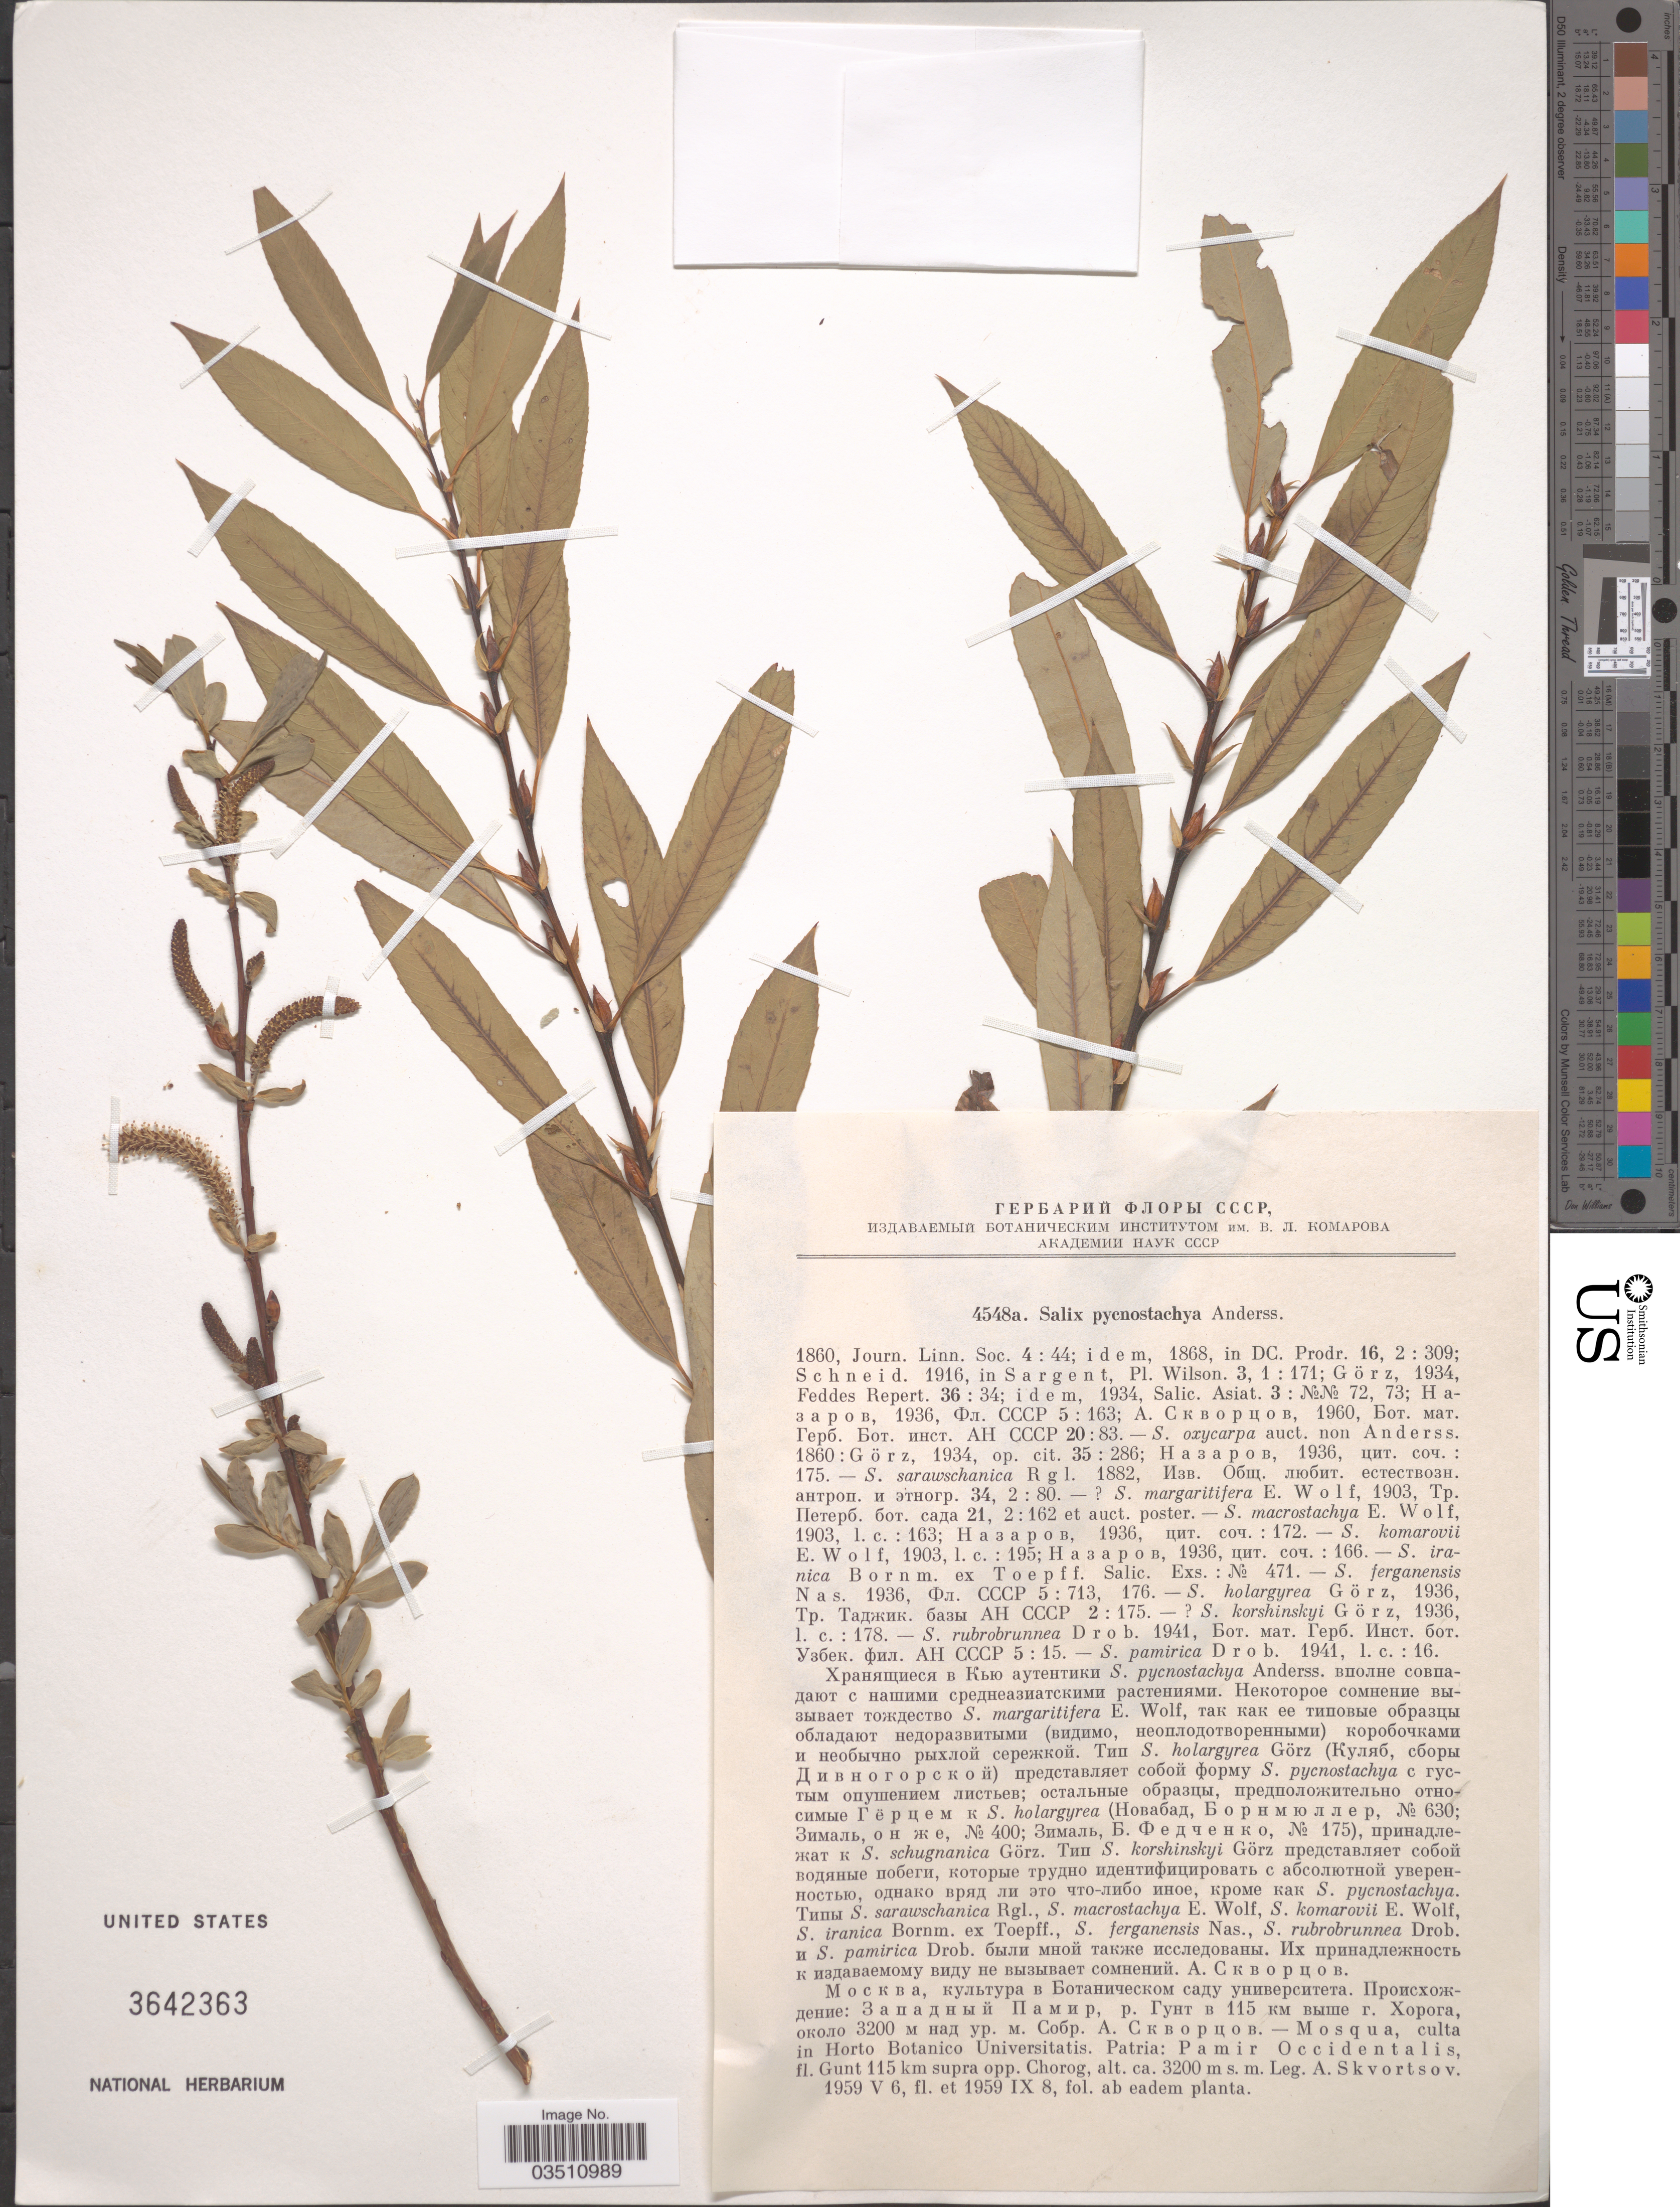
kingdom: Plantae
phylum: Tracheophyta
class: Magnoliopsida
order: Malpighiales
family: Salicaceae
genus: Salix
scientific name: Salix pycnostachya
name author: Andersson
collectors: A. K. Skvortsov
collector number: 4548a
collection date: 1959-05-06/1959-09-08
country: Russian Federation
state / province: Moscow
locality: Mosqua, culta in Horto Botanico Universitatis. Patria: Pamir Occidentalis, fl. Gunt 115 km supra opp. Chorog [unsure placement]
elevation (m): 3200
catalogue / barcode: US 3642363